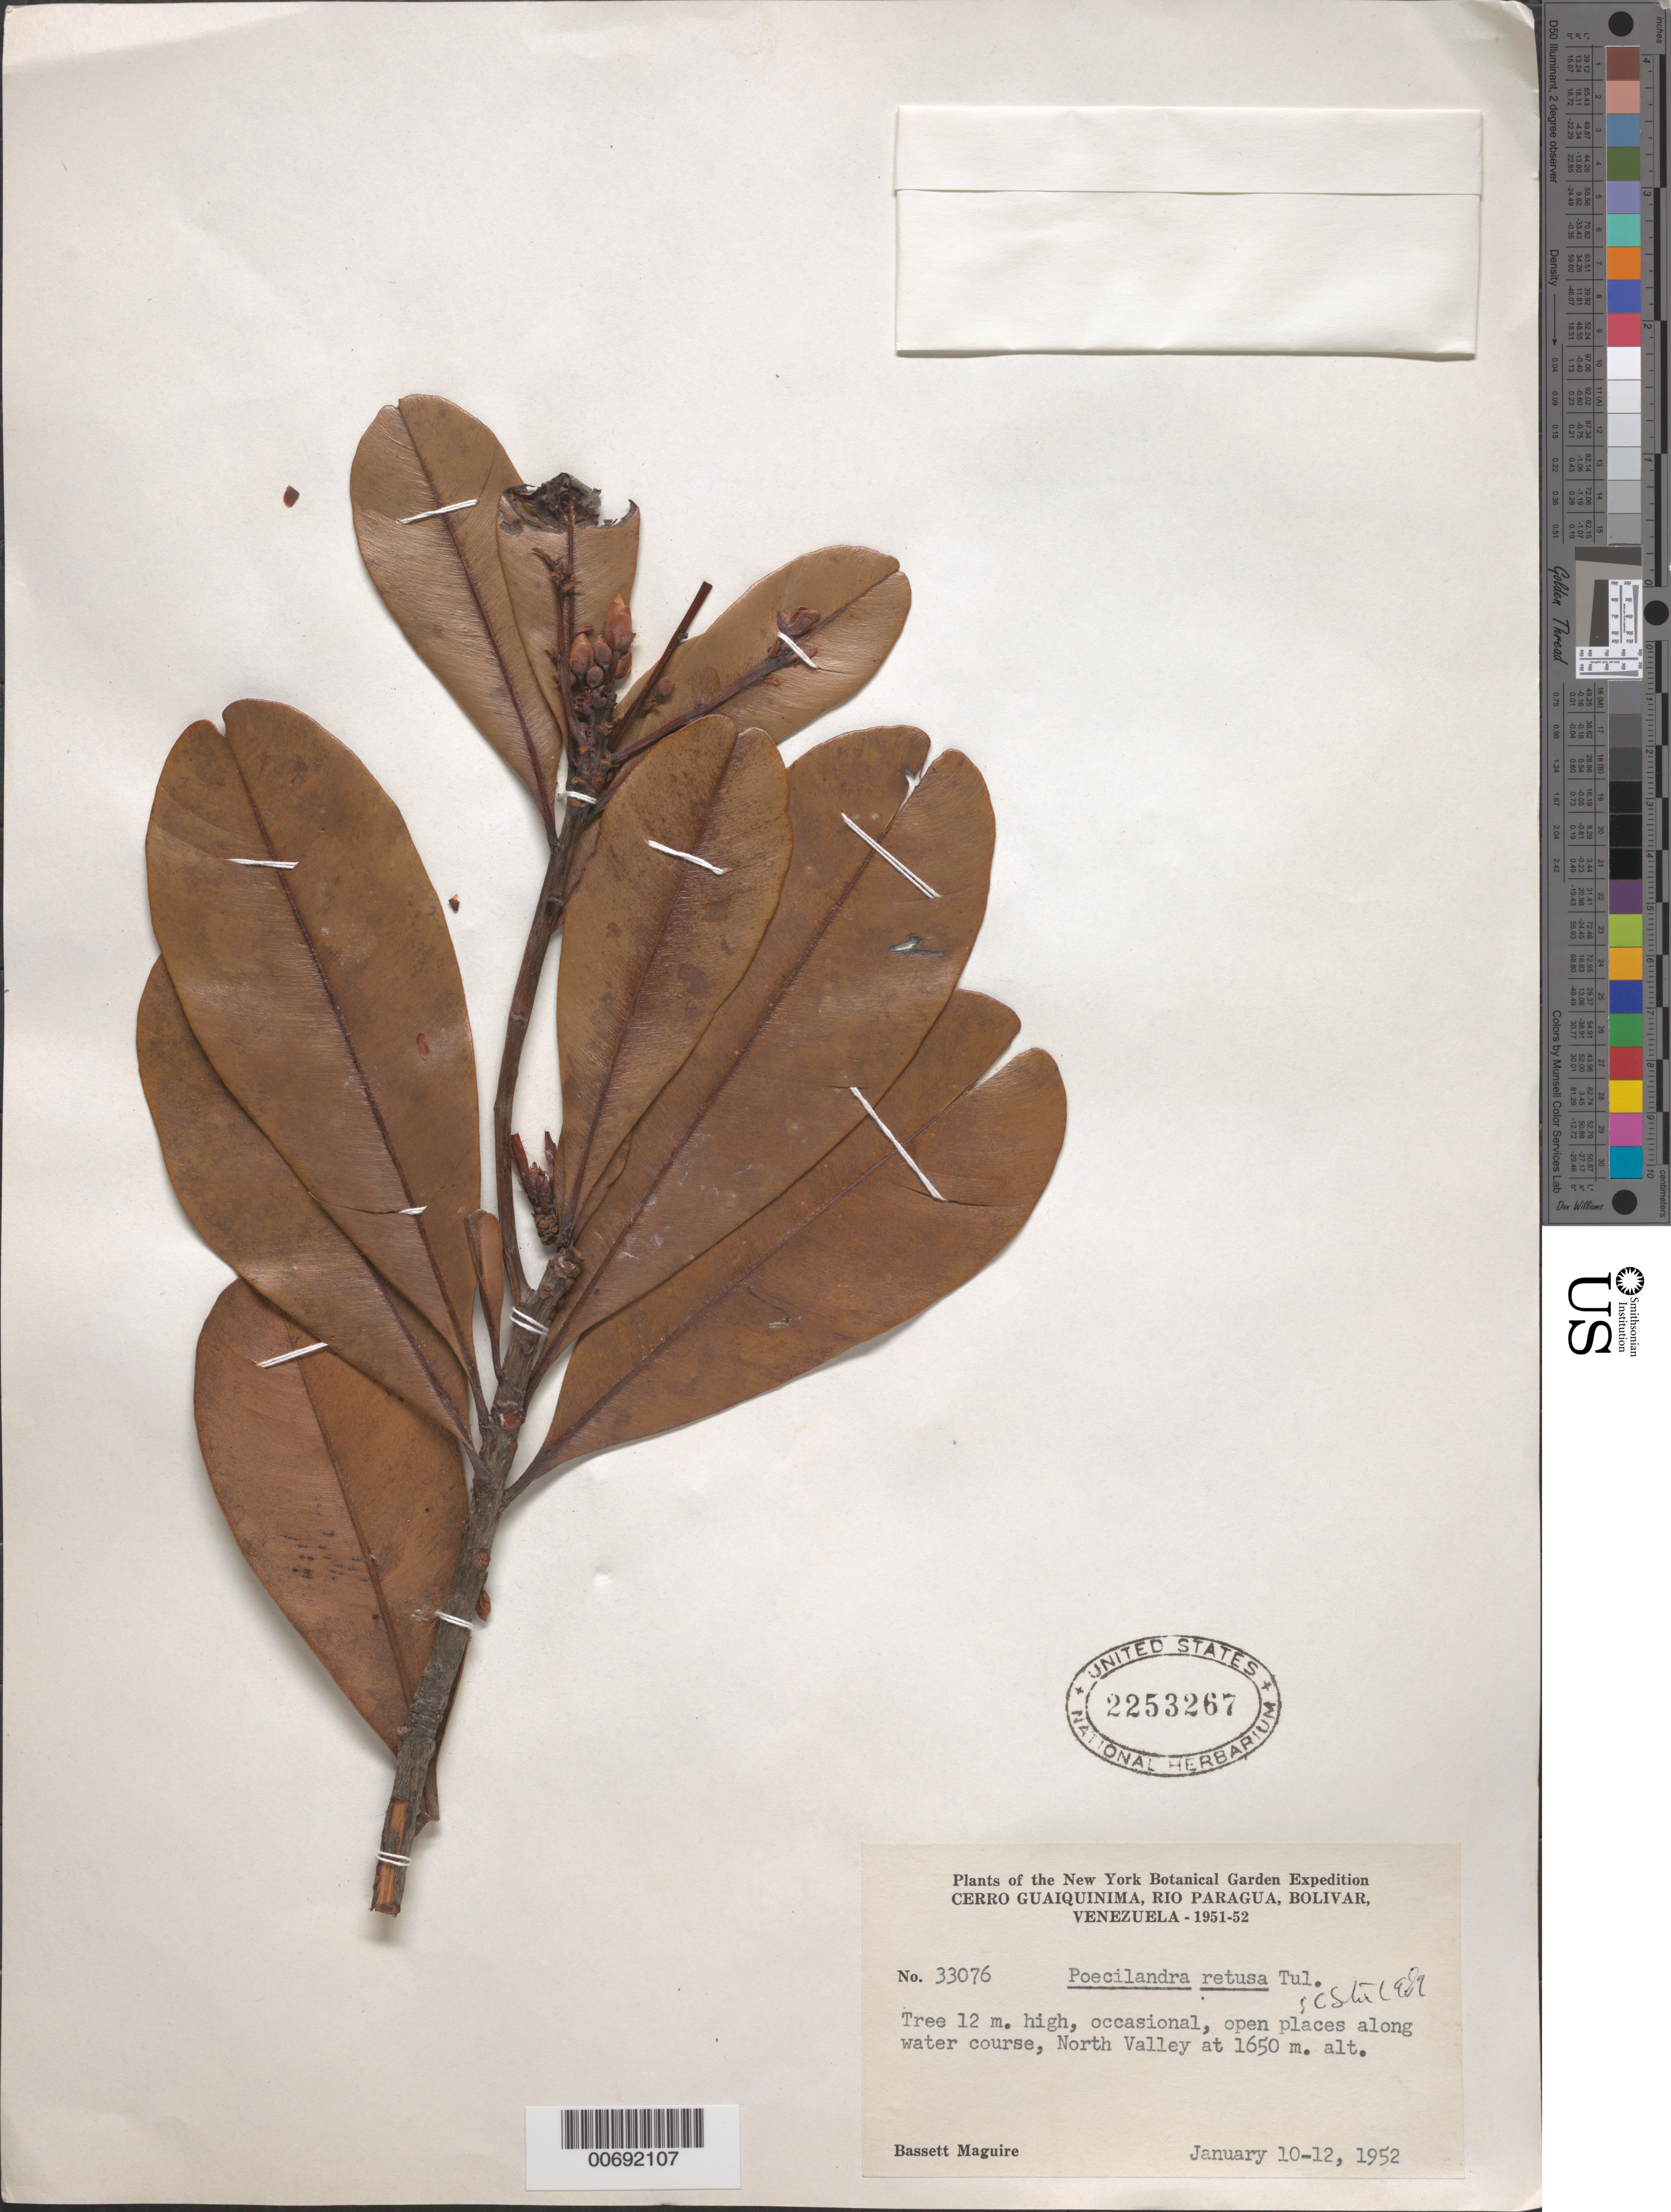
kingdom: Plantae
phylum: Tracheophyta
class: Magnoliopsida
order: Malpighiales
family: Ochnaceae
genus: Poecilandra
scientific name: Poecilandra retusa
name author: Tul.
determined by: Sastre, C. H. L.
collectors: B. Maguire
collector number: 33076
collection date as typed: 10-Jan-52 to 12-Jan-52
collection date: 1952-01-10/1952-01-12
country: Venezuela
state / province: Bolívar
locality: Cerro Guaiquinima, Río Paragua, "North Valley"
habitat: Open places along water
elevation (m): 1600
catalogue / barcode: US 2253267